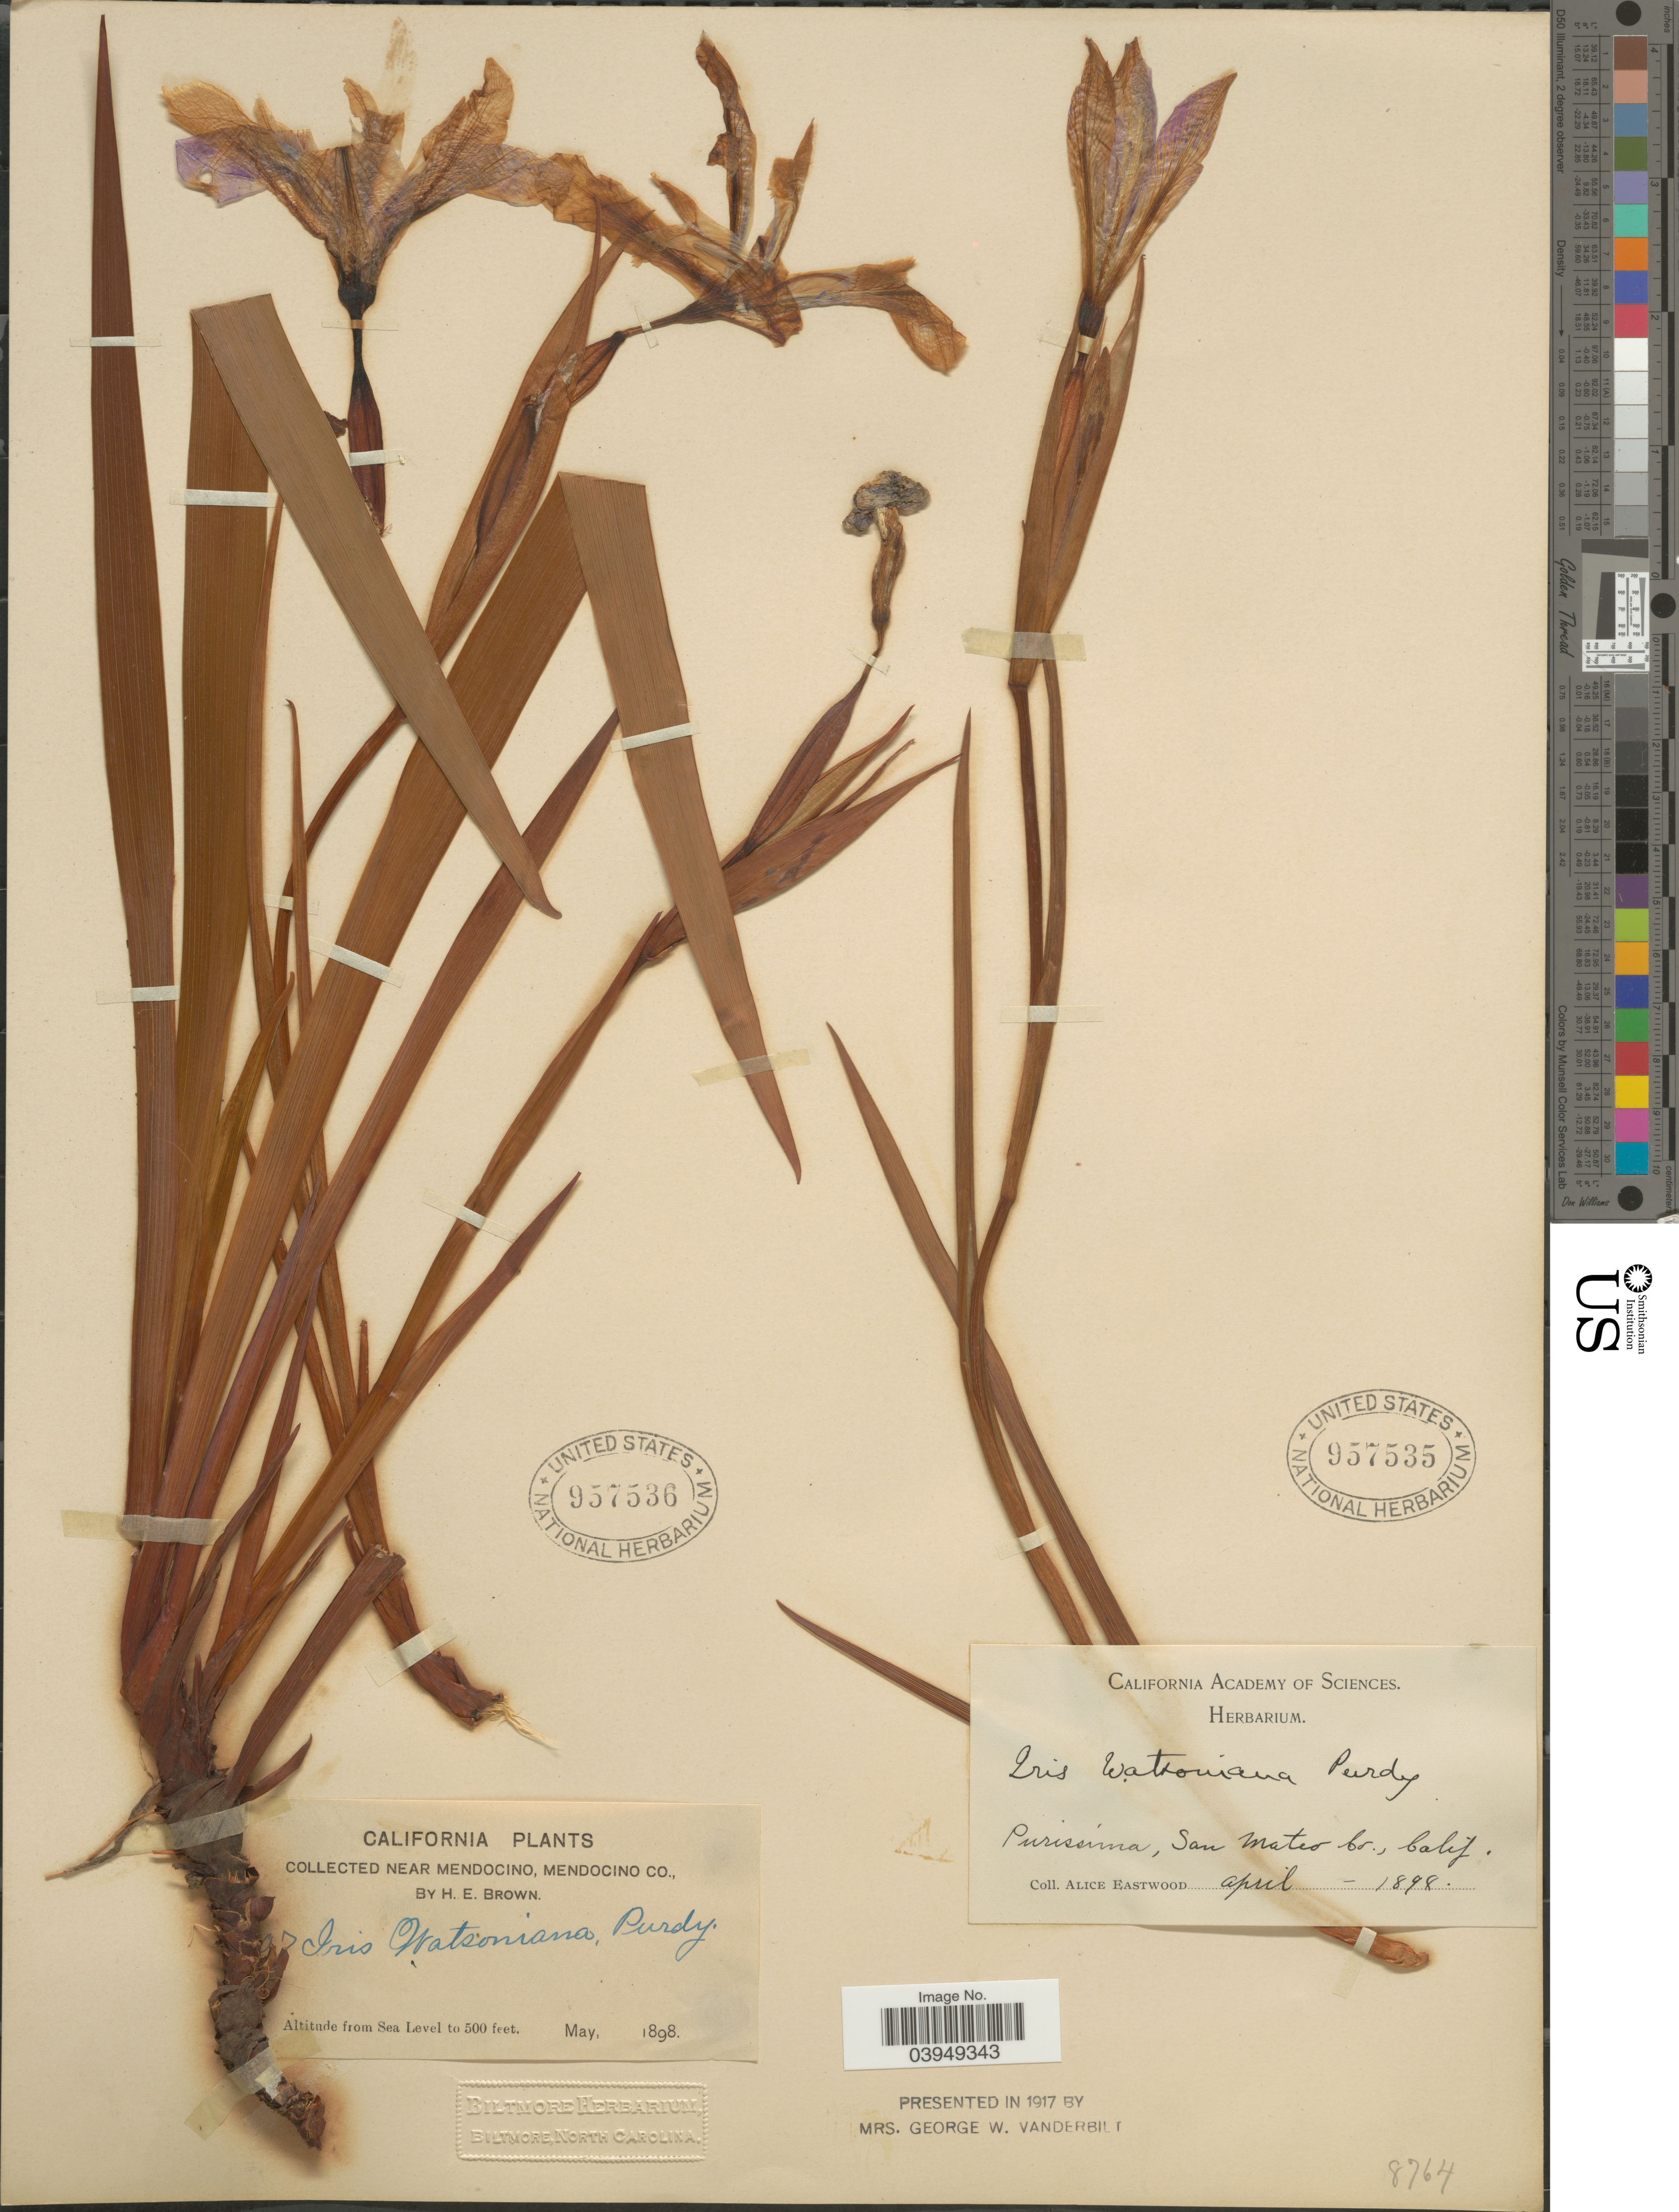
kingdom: Plantae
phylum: Tracheophyta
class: Liliopsida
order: Asparagales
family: Iridaceae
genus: Iris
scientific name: Iris watsoniana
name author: Purdy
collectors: A. Eastwood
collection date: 1898-04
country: United States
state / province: California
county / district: San Mateo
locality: Purissima, San Mateo Co.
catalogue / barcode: US 957535